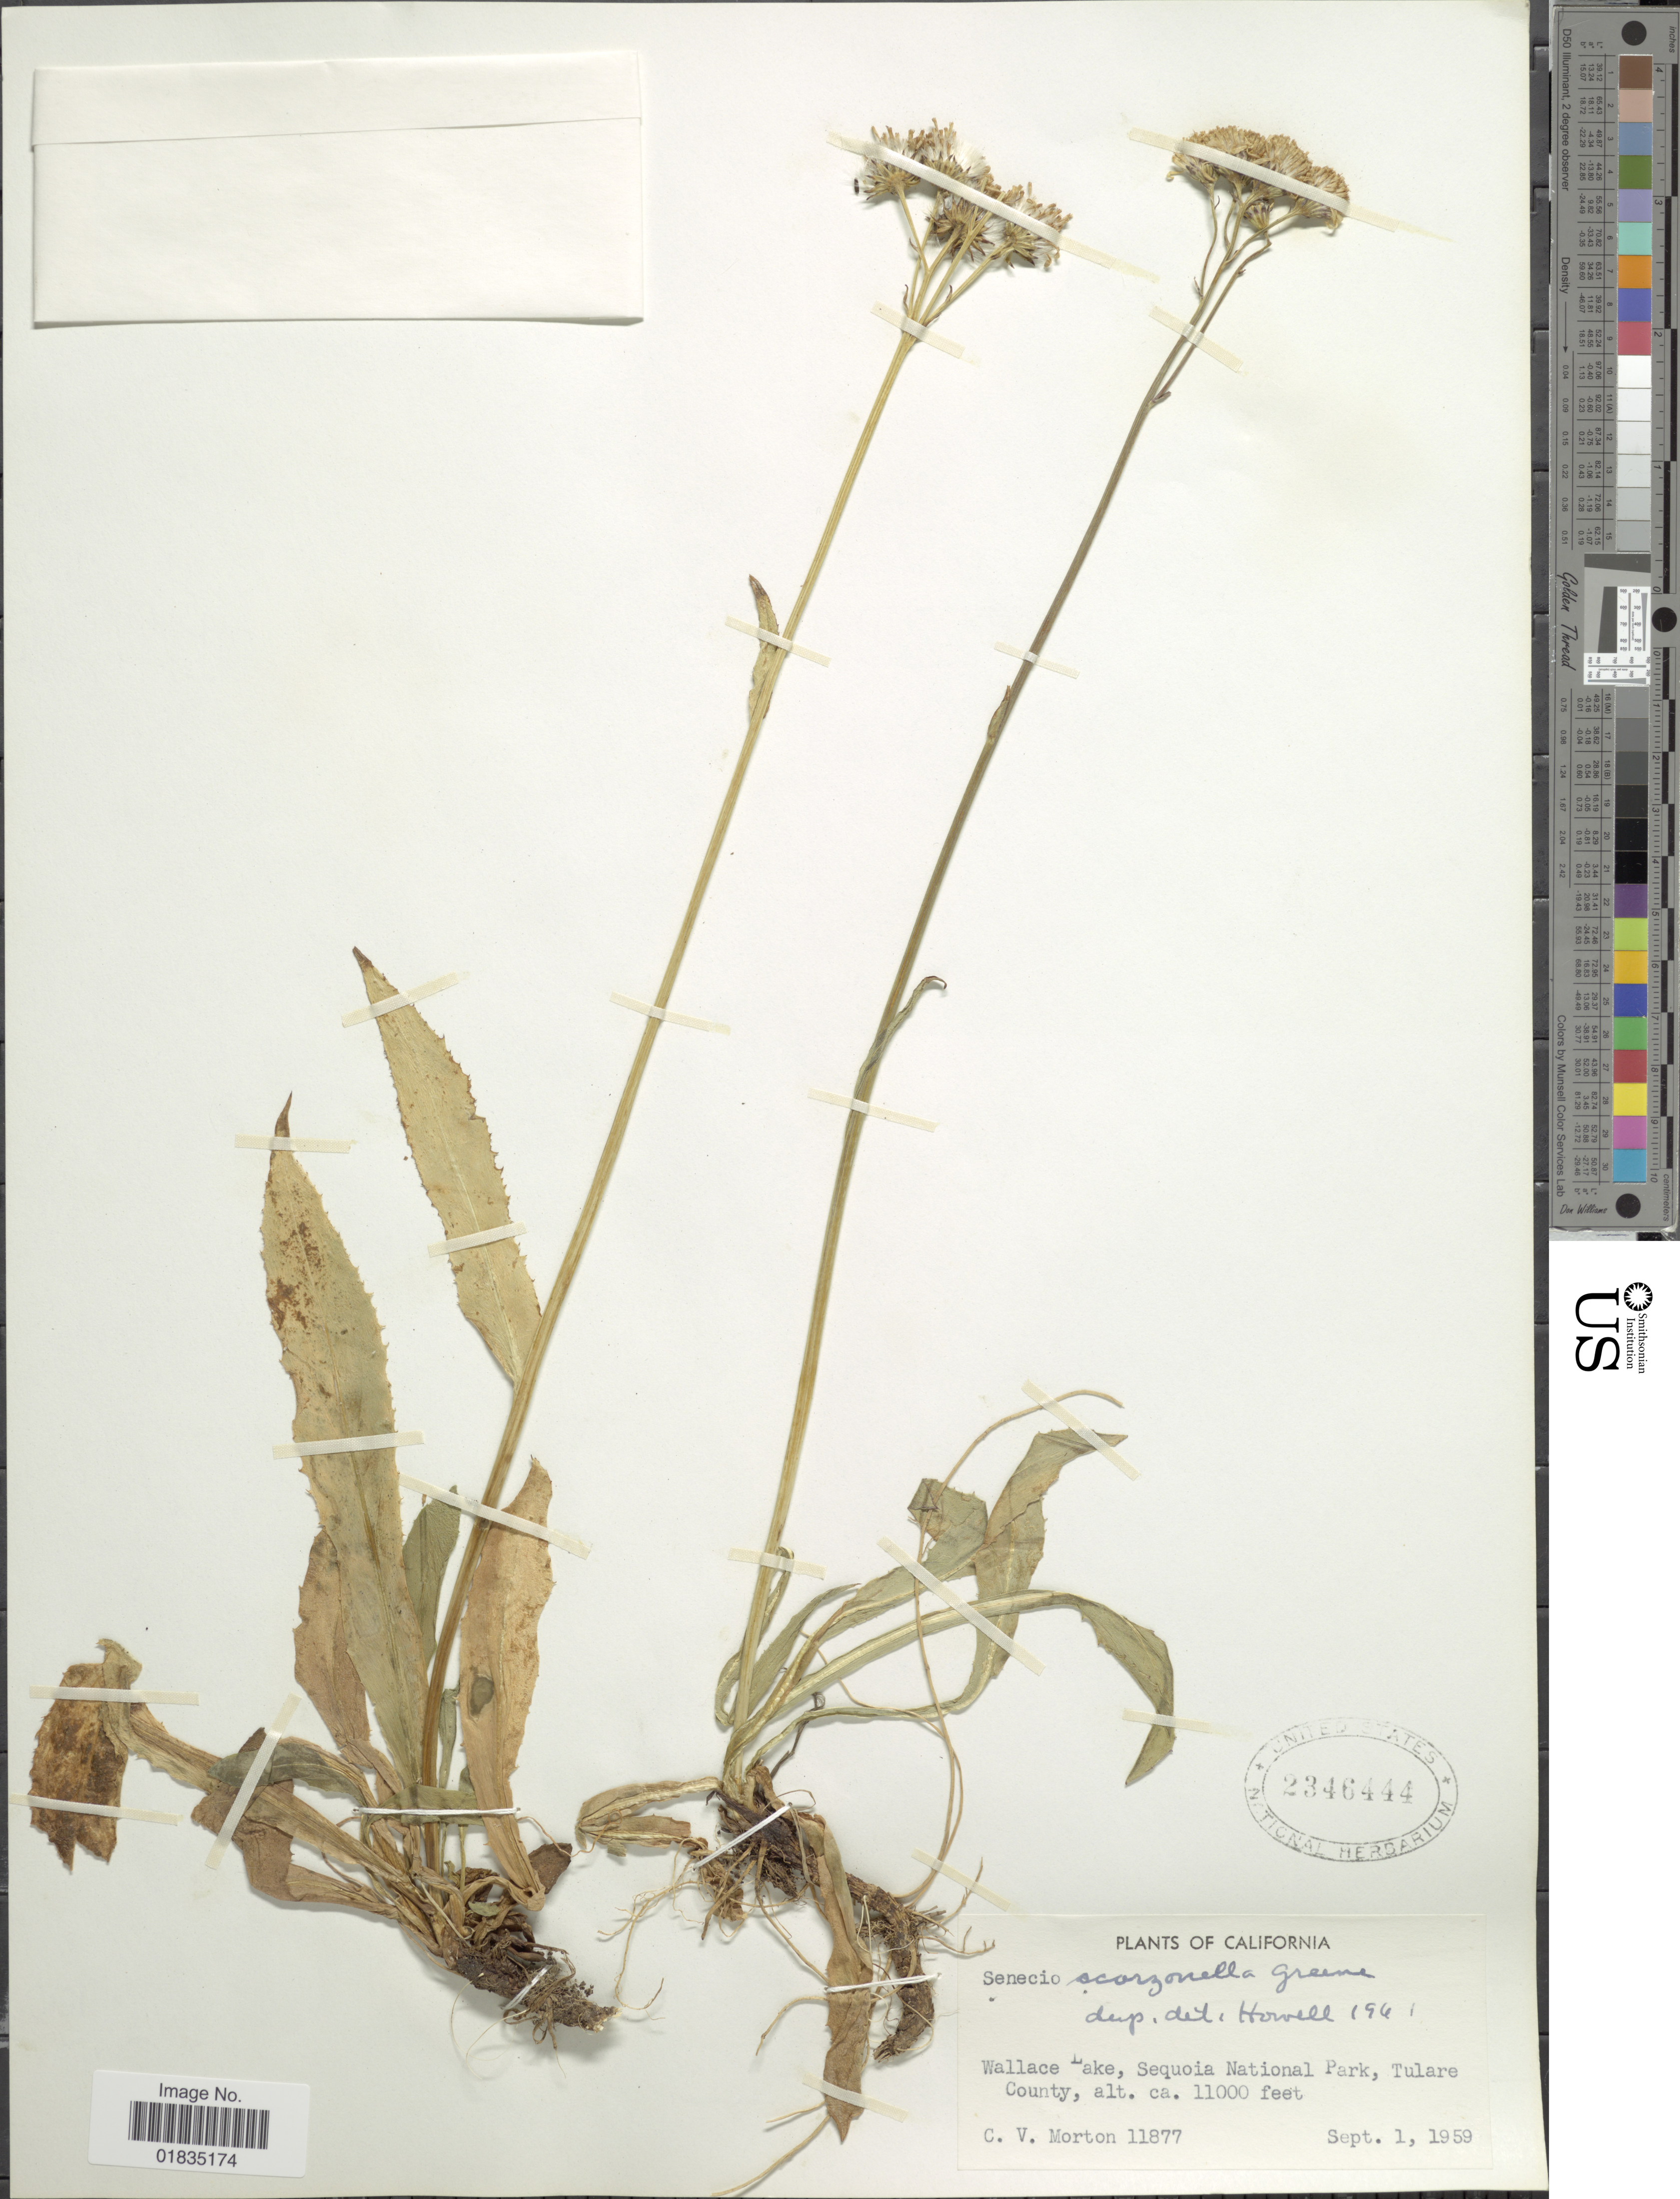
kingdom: Plantae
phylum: Tracheophyta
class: Magnoliopsida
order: Asterales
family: Asteraceae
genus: Senecio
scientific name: Senecio scorzonella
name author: Greene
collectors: C. V. Morton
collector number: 11877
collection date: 1959-09-01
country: United States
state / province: California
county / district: Tulare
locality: Wallace Lake, Sequoia National Park, Tulare County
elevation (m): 3353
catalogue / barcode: US 2346444